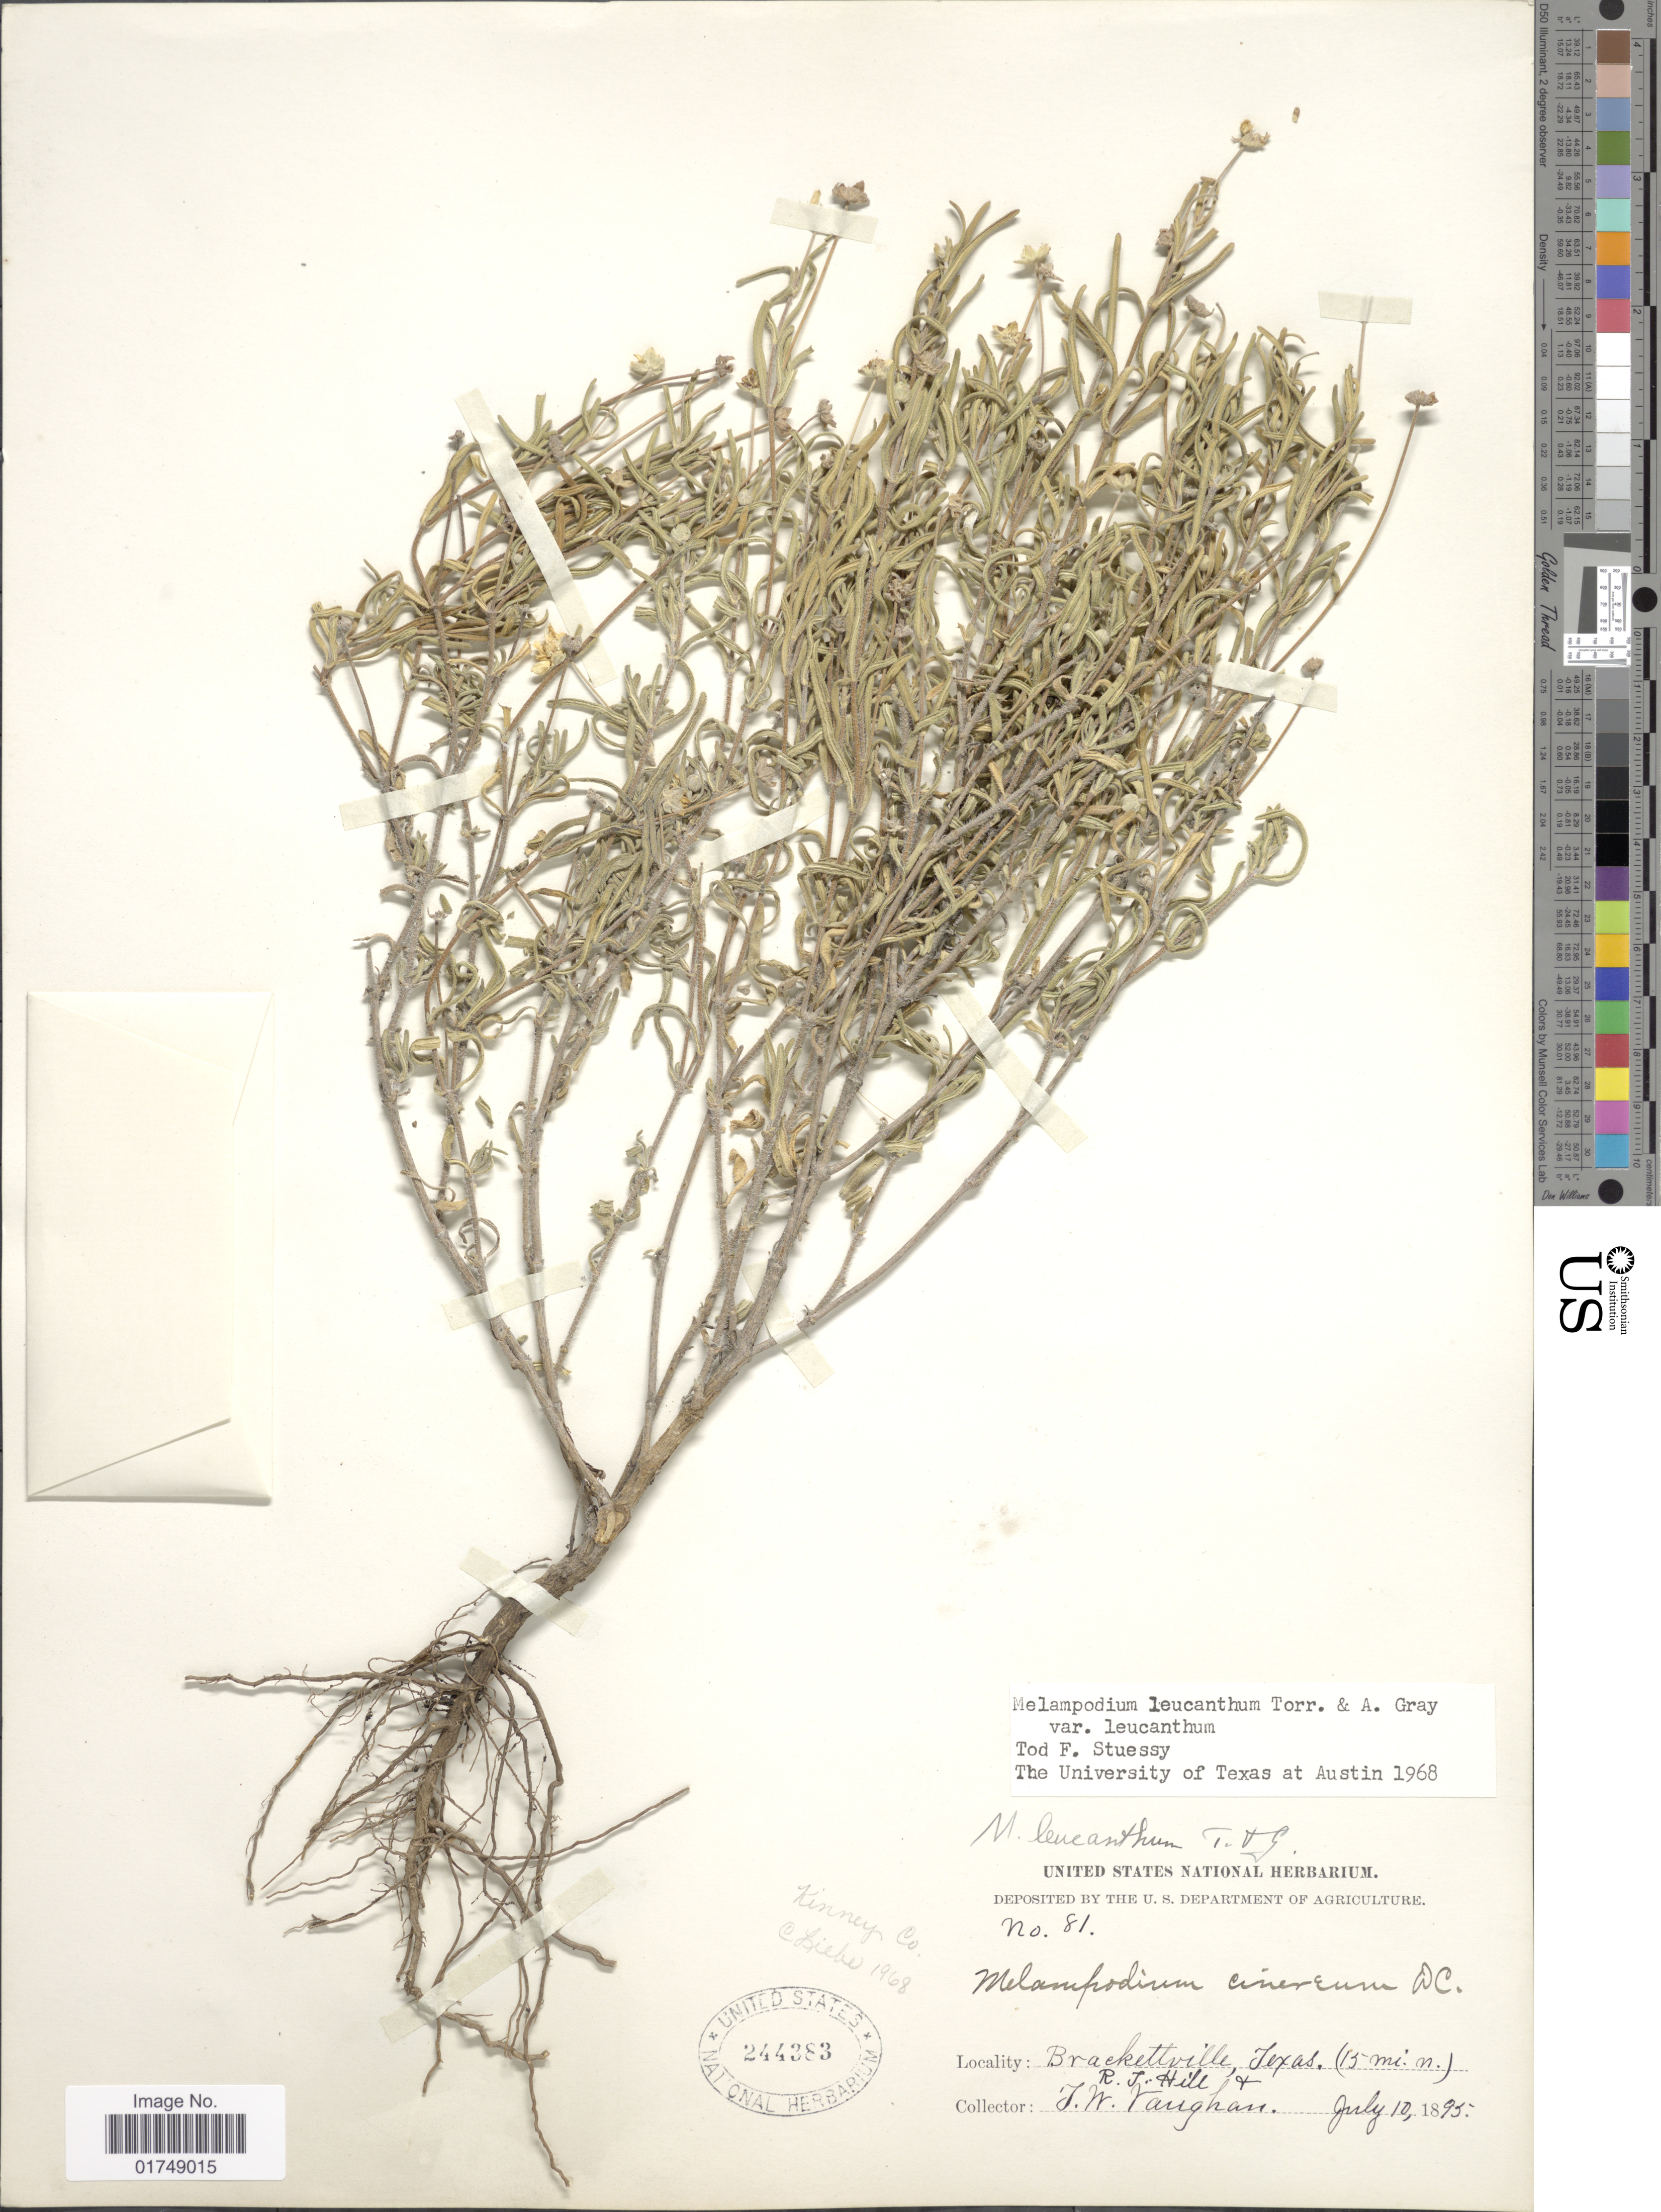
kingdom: Plantae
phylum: Tracheophyta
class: Magnoliopsida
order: Asterales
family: Asteraceae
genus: Melampodium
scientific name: Melampodium leucanthum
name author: Torr. & A. Gray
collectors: R. J. Hill & T. Vaughan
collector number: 81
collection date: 1895-07-10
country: United States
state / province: Texas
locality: Brackettville (15 mi N.) Kinney Co.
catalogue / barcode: US 244383